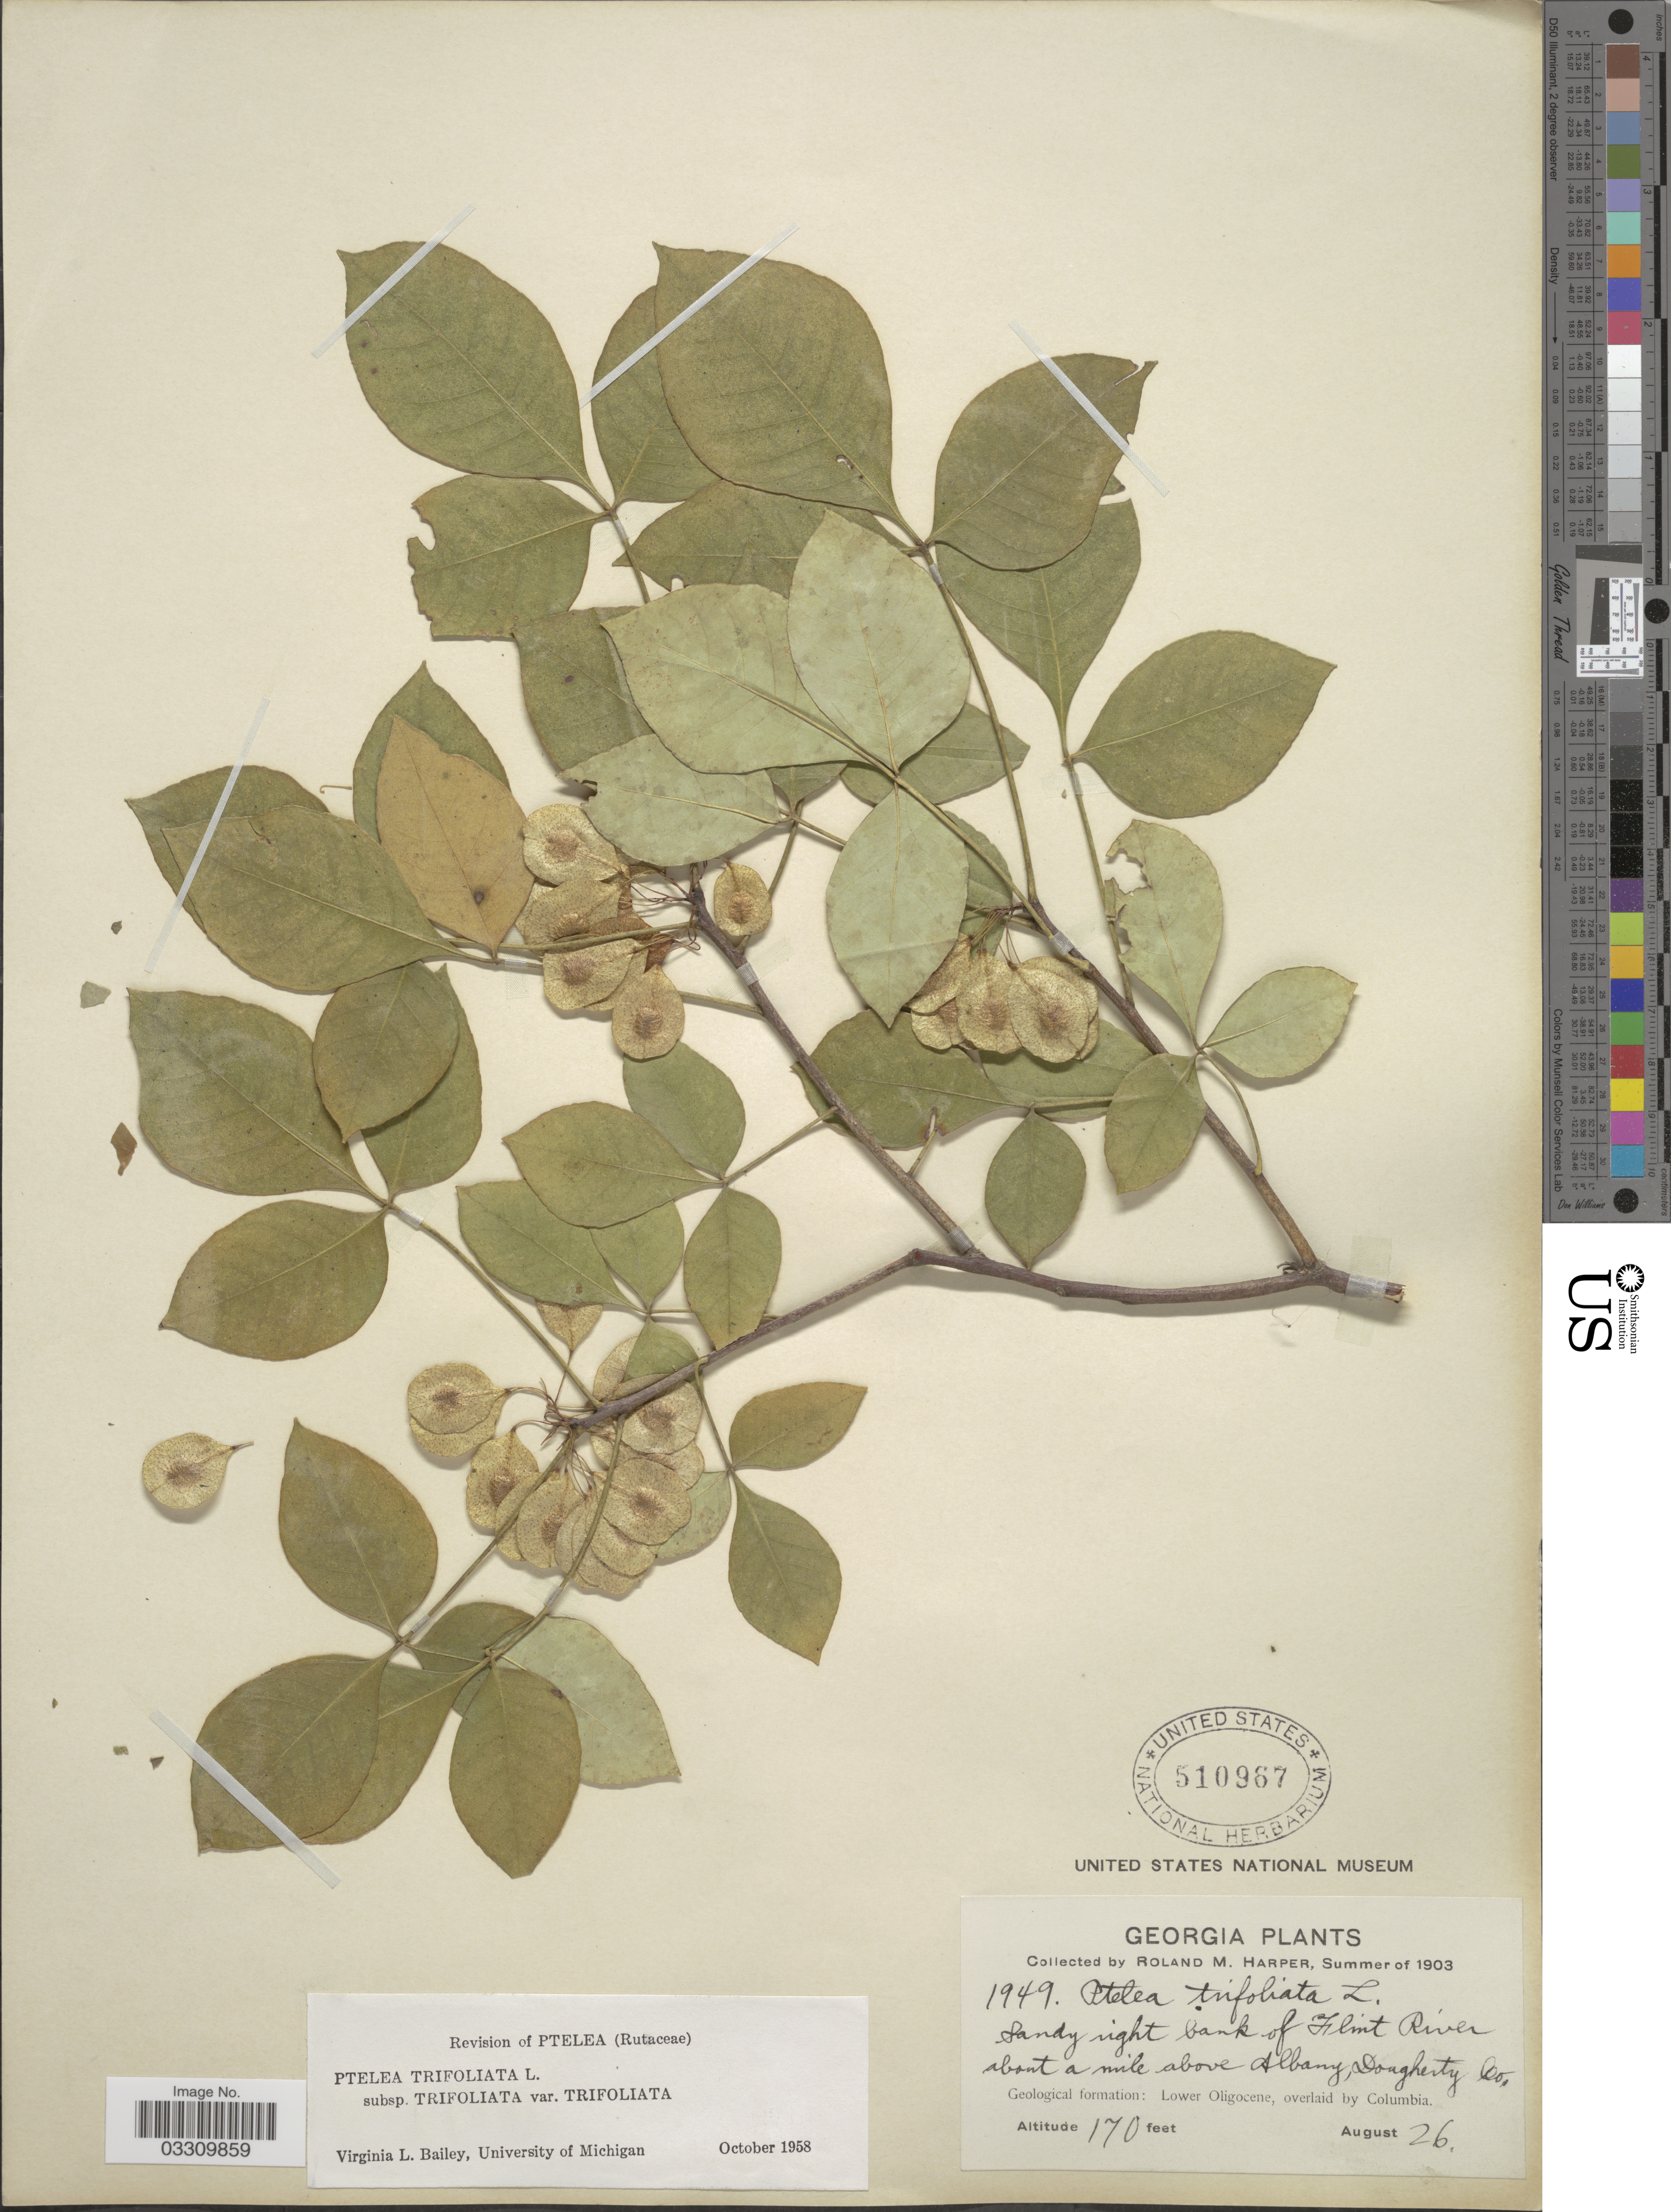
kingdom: Plantae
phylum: Tracheophyta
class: Magnoliopsida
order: Sapindales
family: Rutaceae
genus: Ptelea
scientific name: Ptelea trifoliata var. trifoliata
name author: L.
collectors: R. M. Harper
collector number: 1949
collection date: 1903-08-26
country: United States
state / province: Georgia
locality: Sandy right bank of Flint River about a mile above Albany, Dougherty Co. Geological formation: Lower Oligocene, overlaid by Columbia.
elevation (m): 52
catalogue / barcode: US 510967